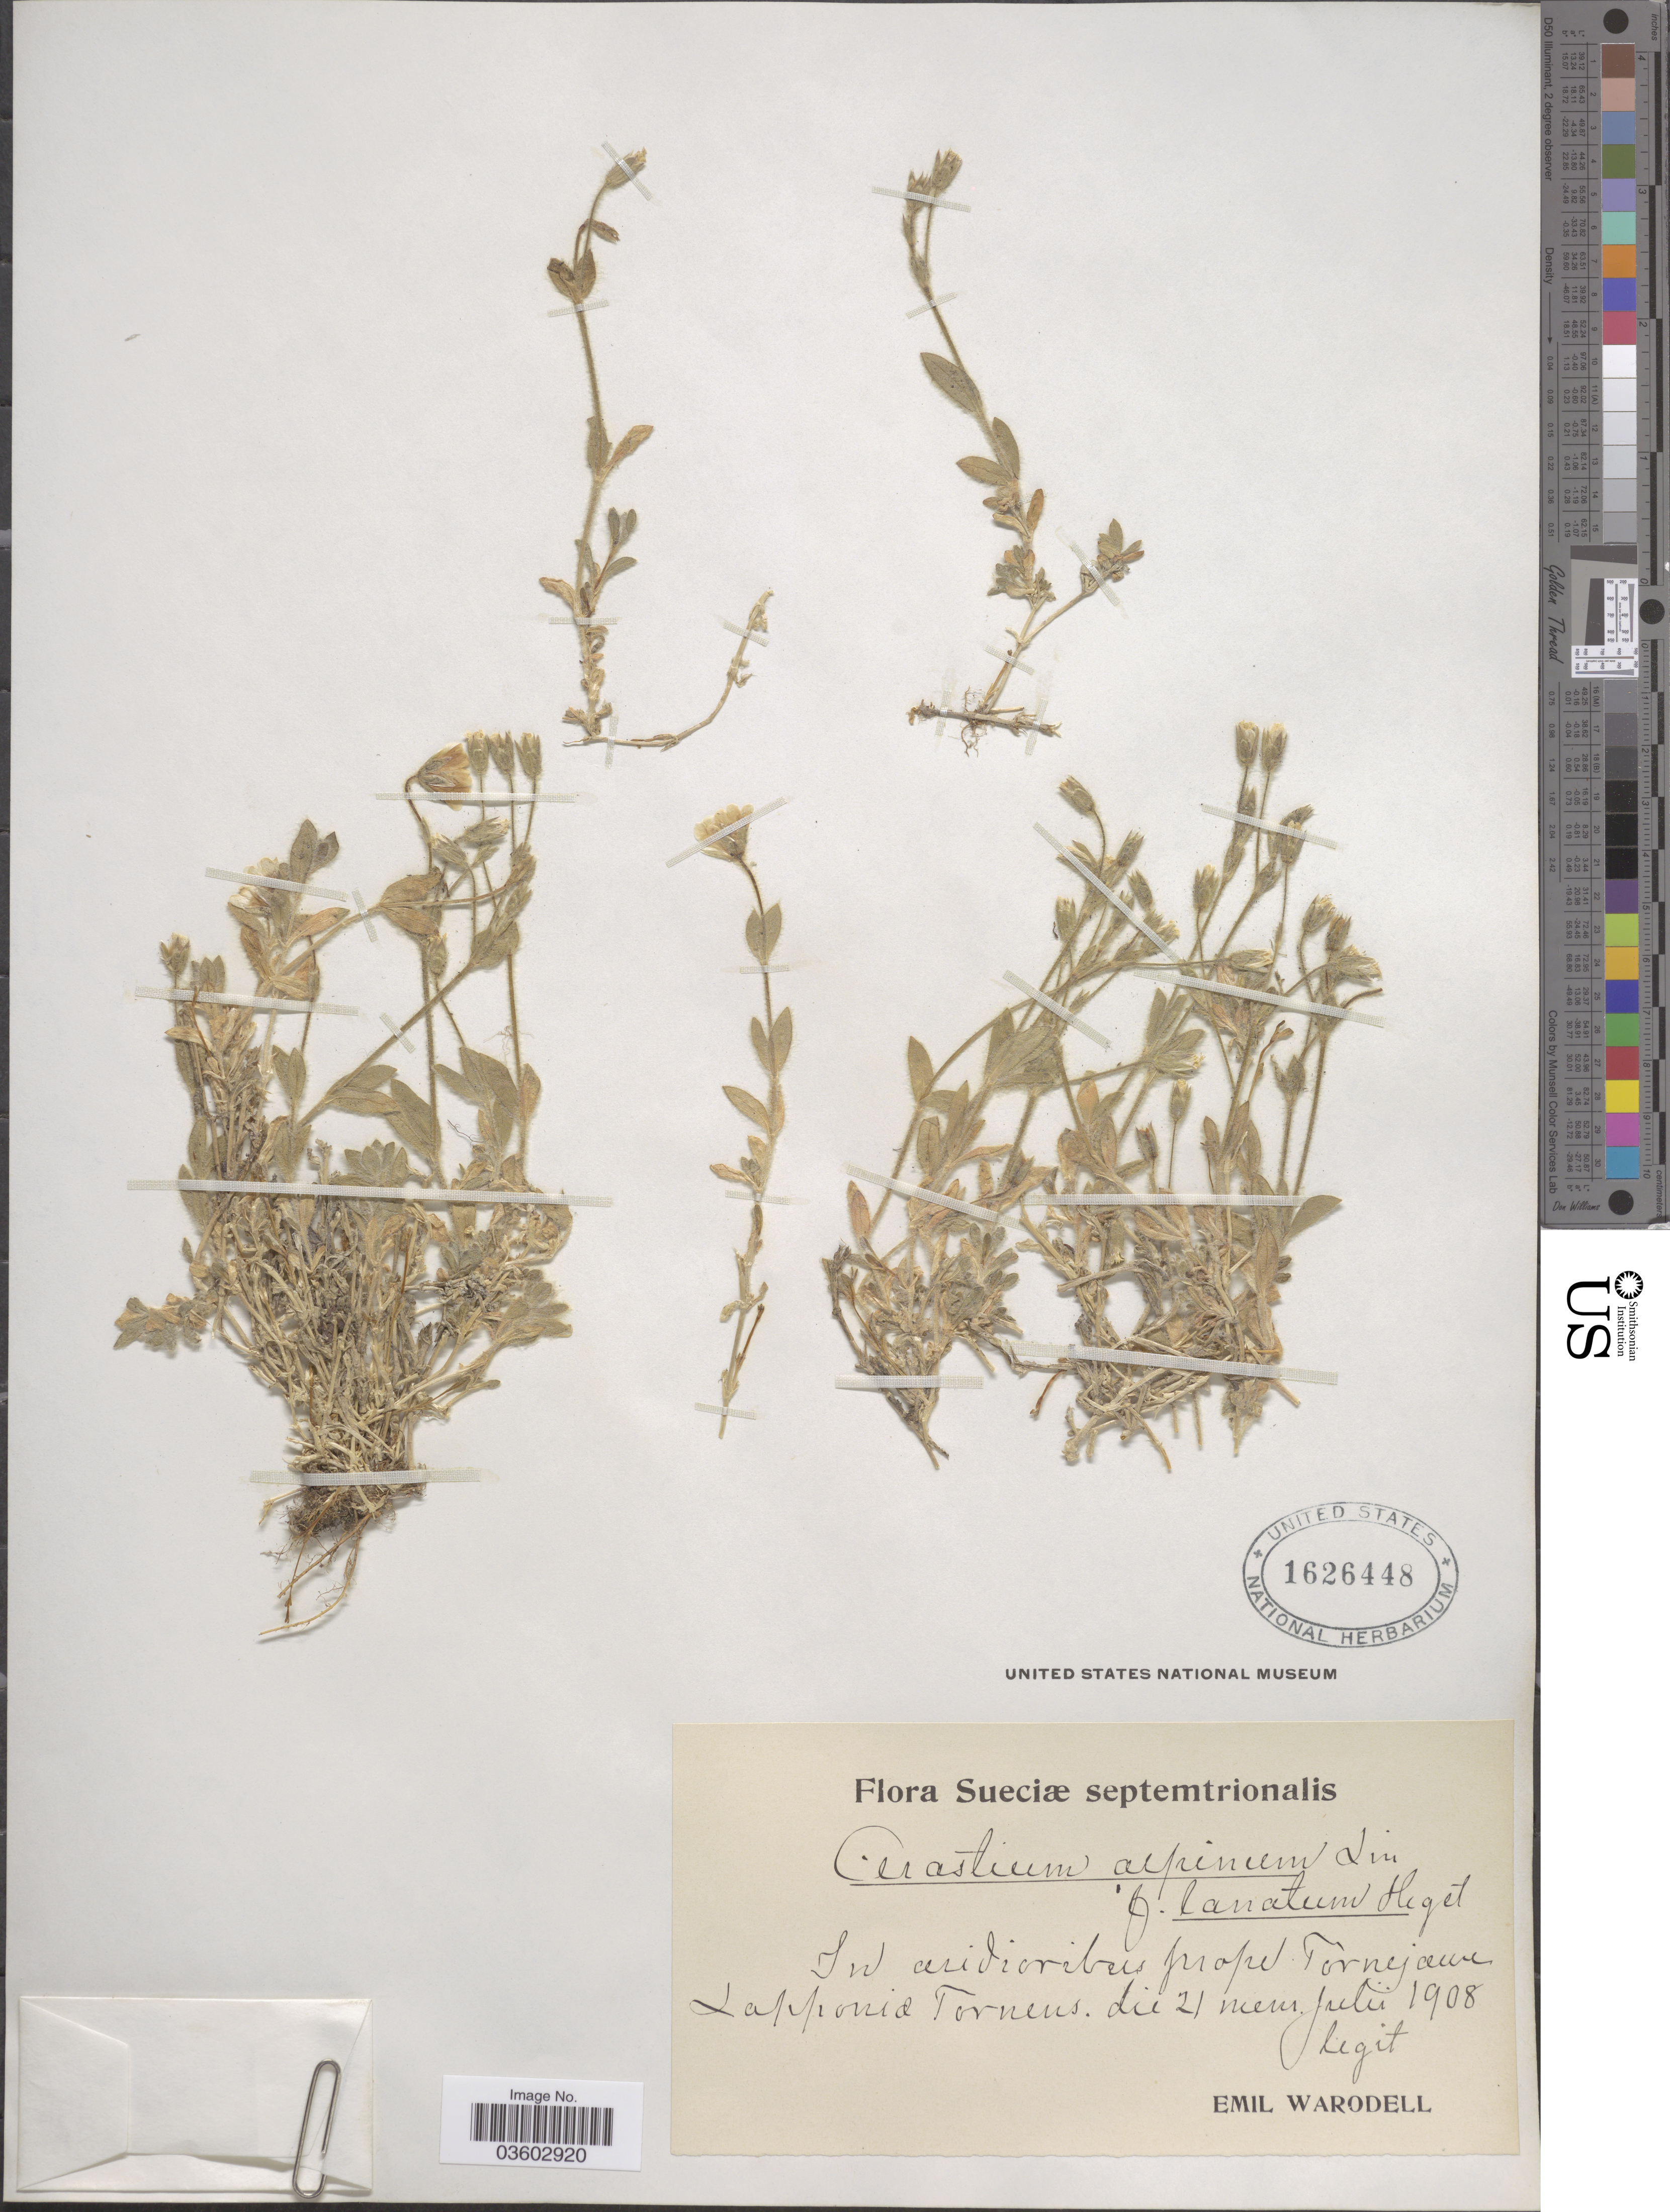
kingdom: Plantae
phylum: Tracheophyta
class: Magnoliopsida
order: Caryophyllales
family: Caryophyllaceae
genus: Cerastium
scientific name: Cerastium alpinum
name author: L.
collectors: E. Warodell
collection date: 1908-07-21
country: Sweden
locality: Sueciæ septemtrionalis. In aridioribus prope Tornejaure Lapponia Tornens.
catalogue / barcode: US 1626448